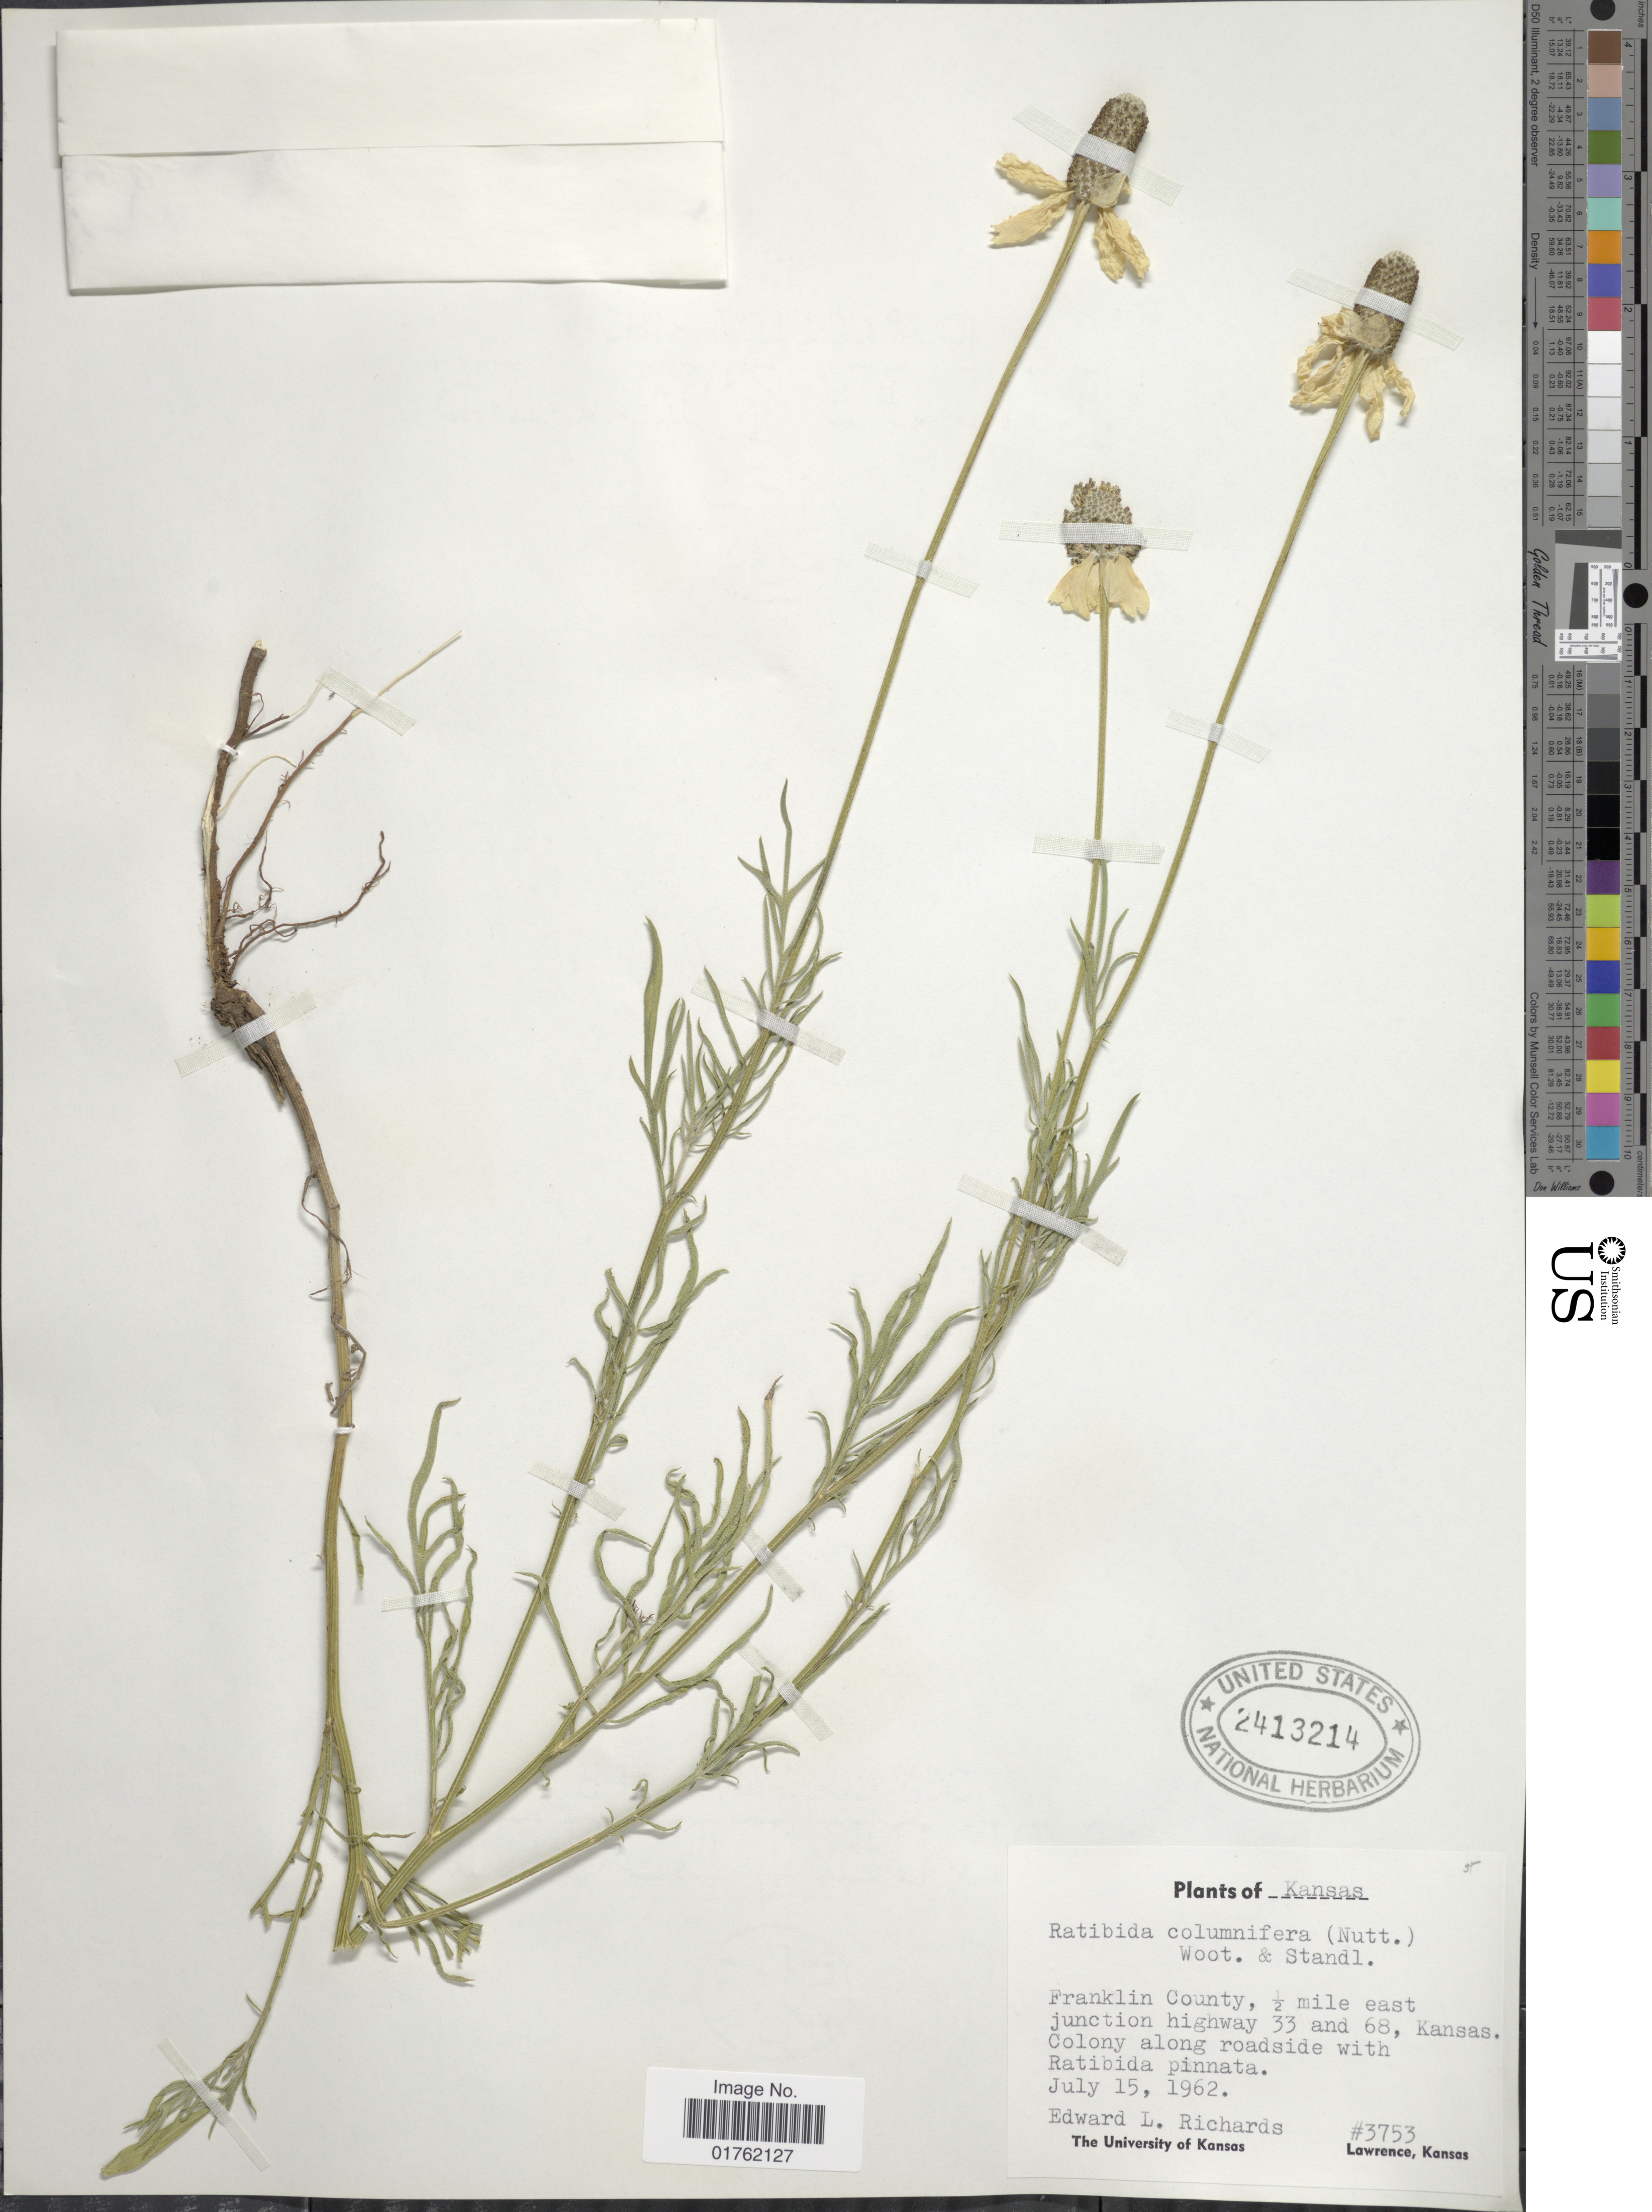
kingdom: Plantae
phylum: Tracheophyta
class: Magnoliopsida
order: Asterales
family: Asteraceae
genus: Ratibida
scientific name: Ratibida columnaris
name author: (Pursh) D. Don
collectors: E. Richards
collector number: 3753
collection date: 1962-07-15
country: United States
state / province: Kansas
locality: Franklin County, ½ mile east junction highway 33 and 68, Kansas. Colony along roadside with Ratibida pinnata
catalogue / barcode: US 2413214